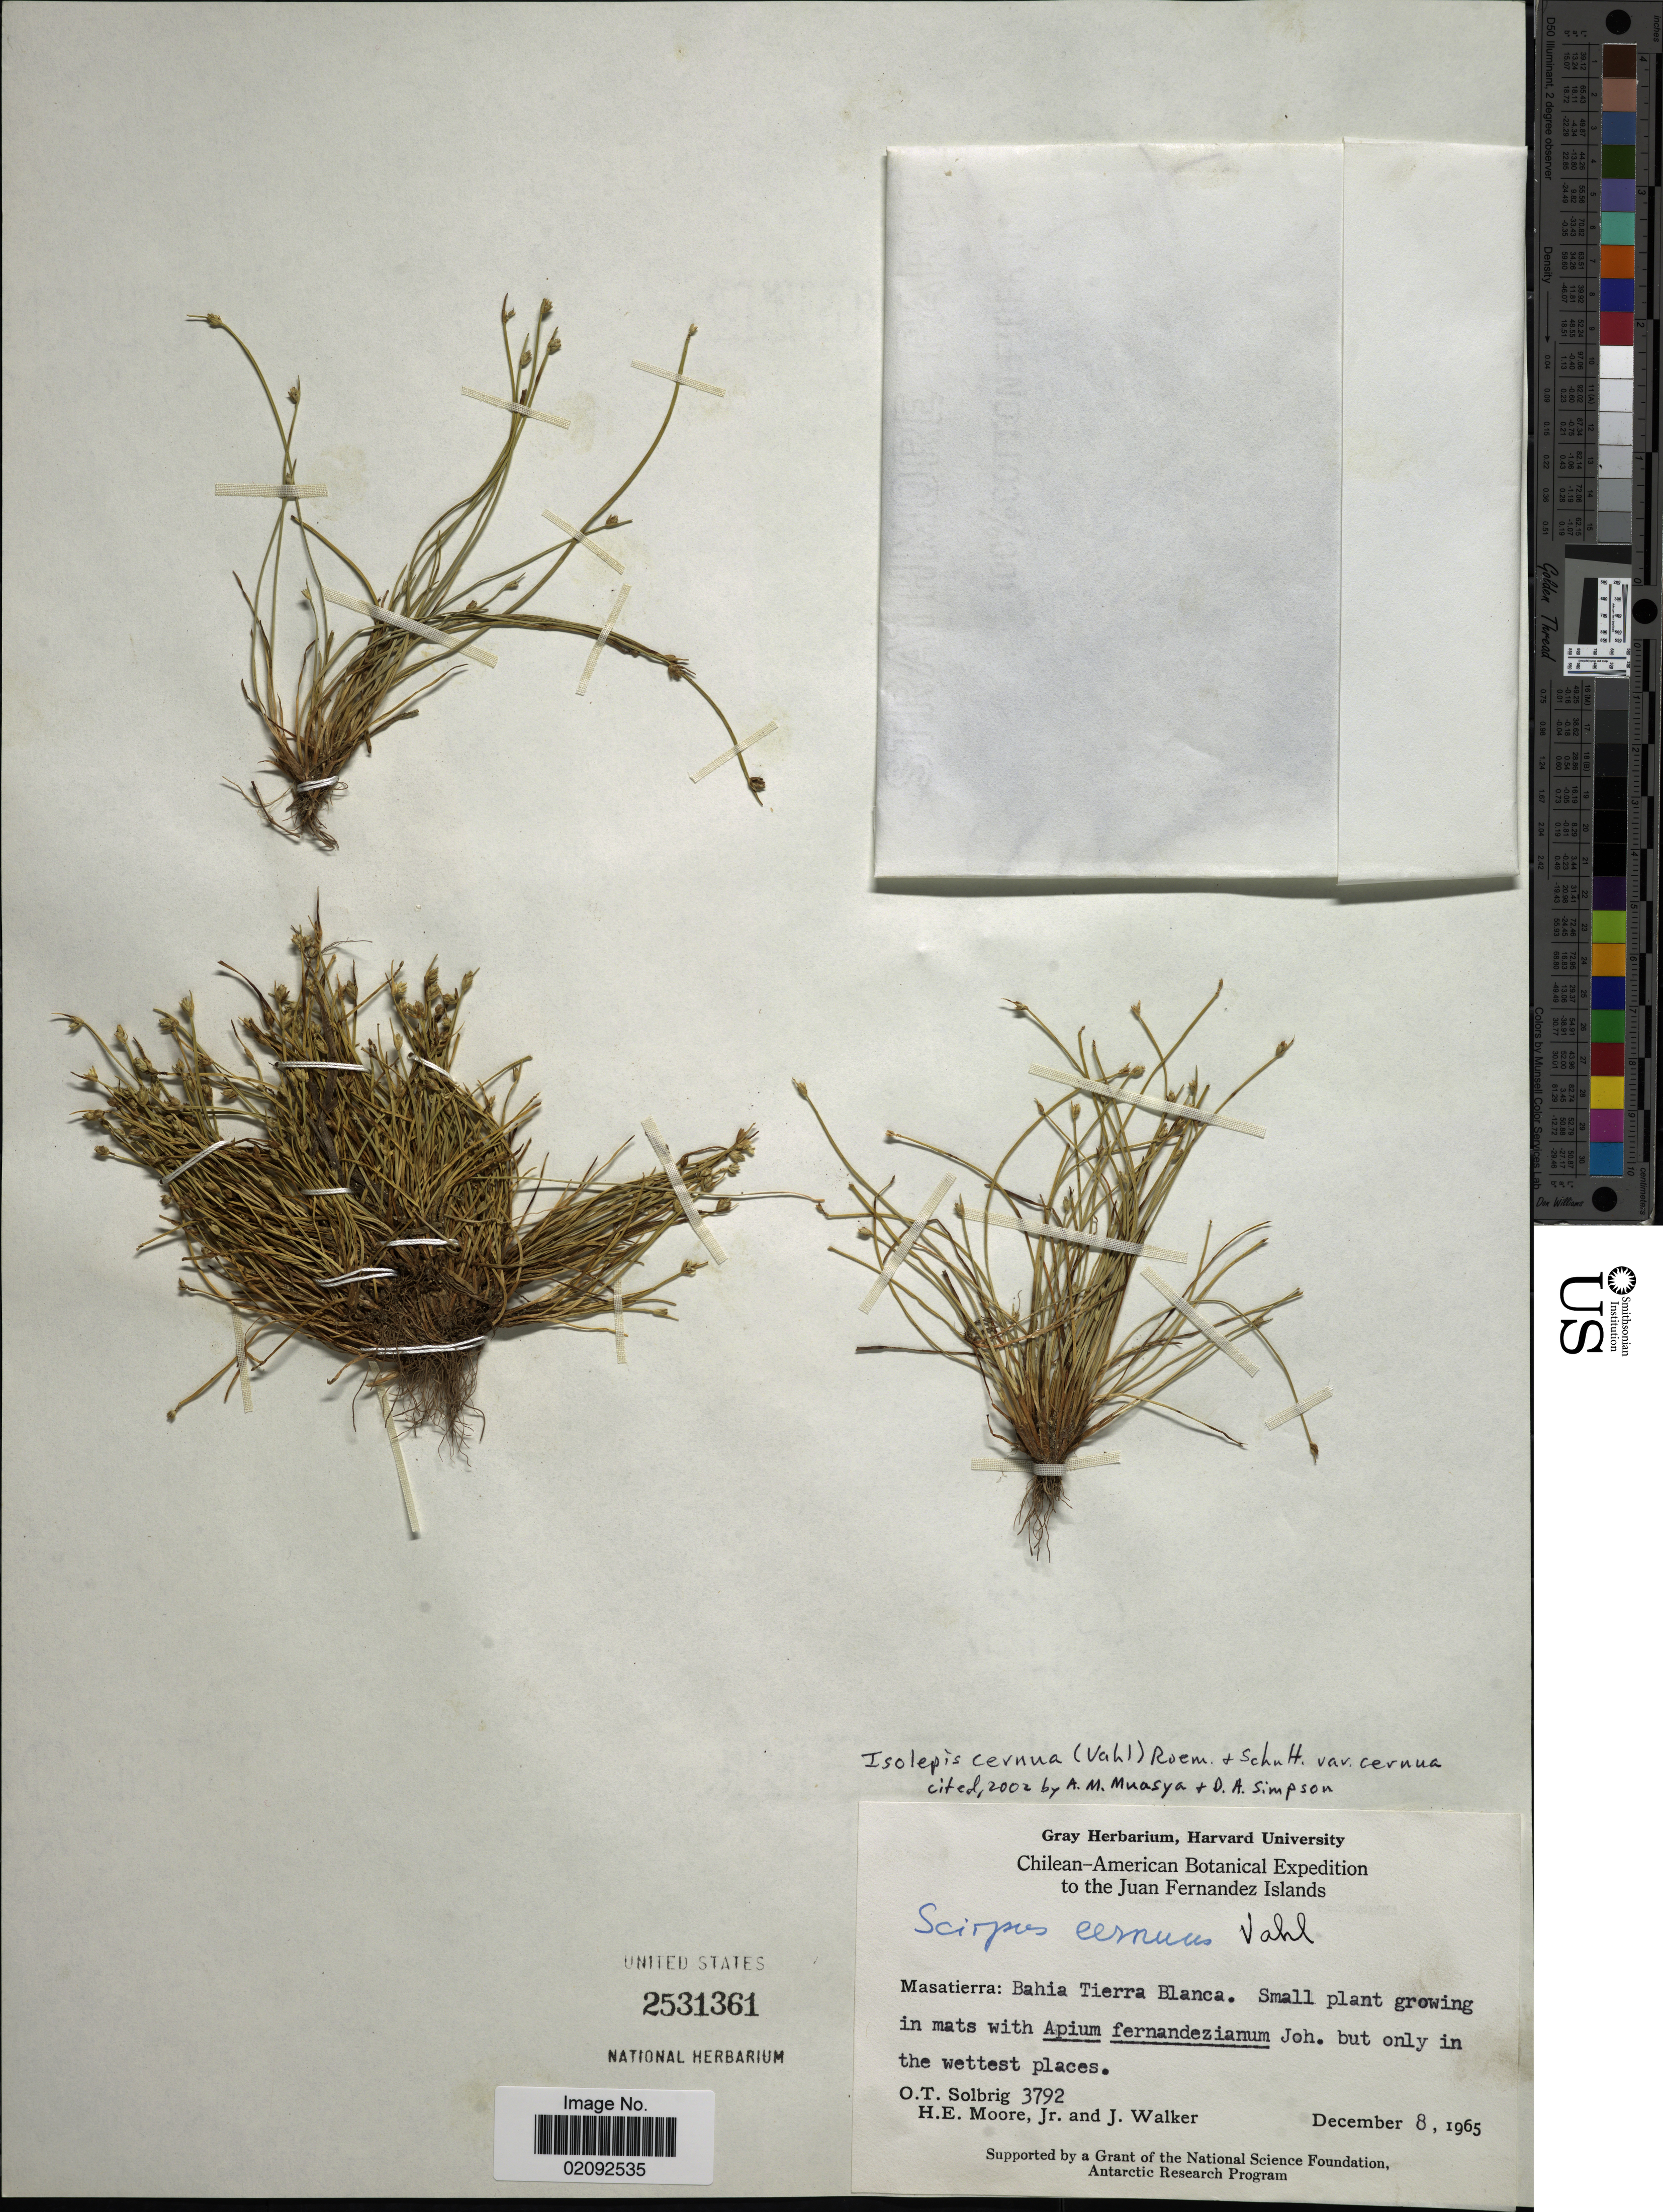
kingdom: Plantae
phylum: Tracheophyta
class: Liliopsida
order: Poales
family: Cyperaceae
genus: Isolepis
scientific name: Isolepis cernua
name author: (Vahl) Roem. & Schult.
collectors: O. T. Solbrig, H. Moore & J. Walker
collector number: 3792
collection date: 1965-12-08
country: Chile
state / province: Valparaíso (V)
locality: Juan Fernandez Islands, Masatierra: Bahia Tierra Blanca.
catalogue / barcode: US 2531361